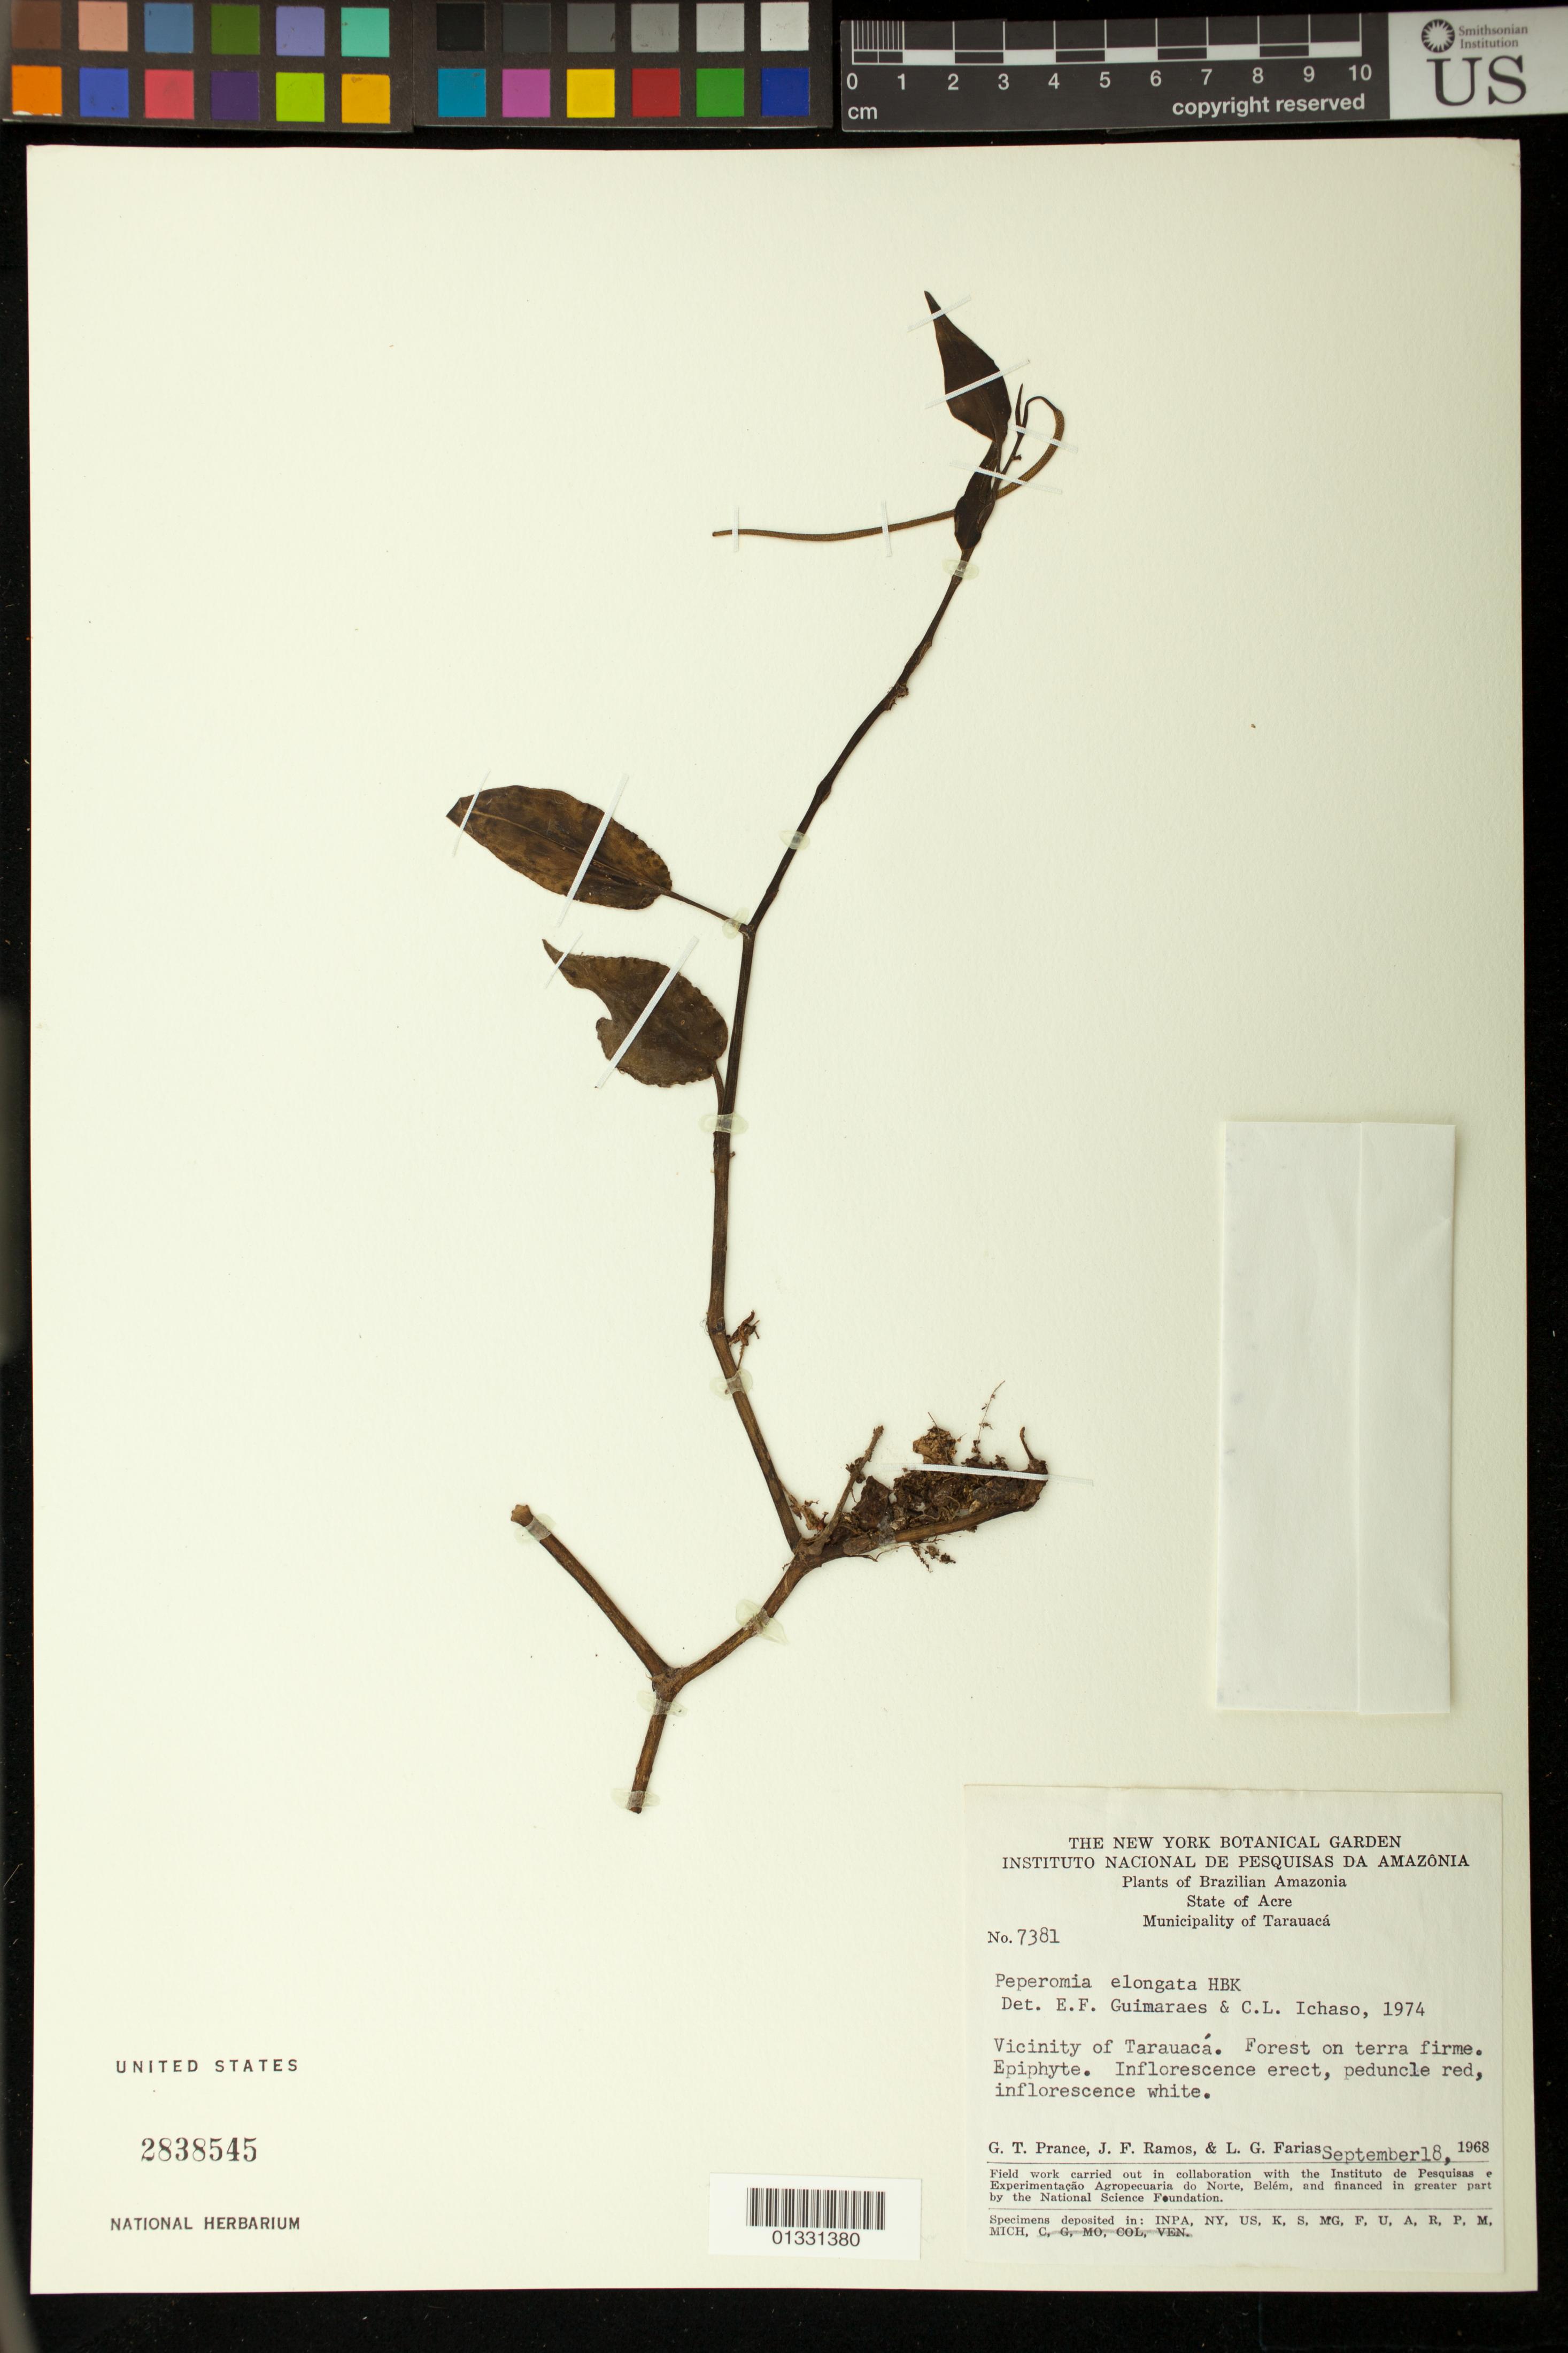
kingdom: Plantae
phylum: Tracheophyta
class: Magnoliopsida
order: Piperales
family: Piperaceae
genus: Peperomia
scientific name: Peperomia elongata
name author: Kunth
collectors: G. T. Prance, J. F. Ramos & L. G. Farias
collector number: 7381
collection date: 1968-09-18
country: Brazil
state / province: Acre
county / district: Tarauacá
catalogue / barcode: US 2838545